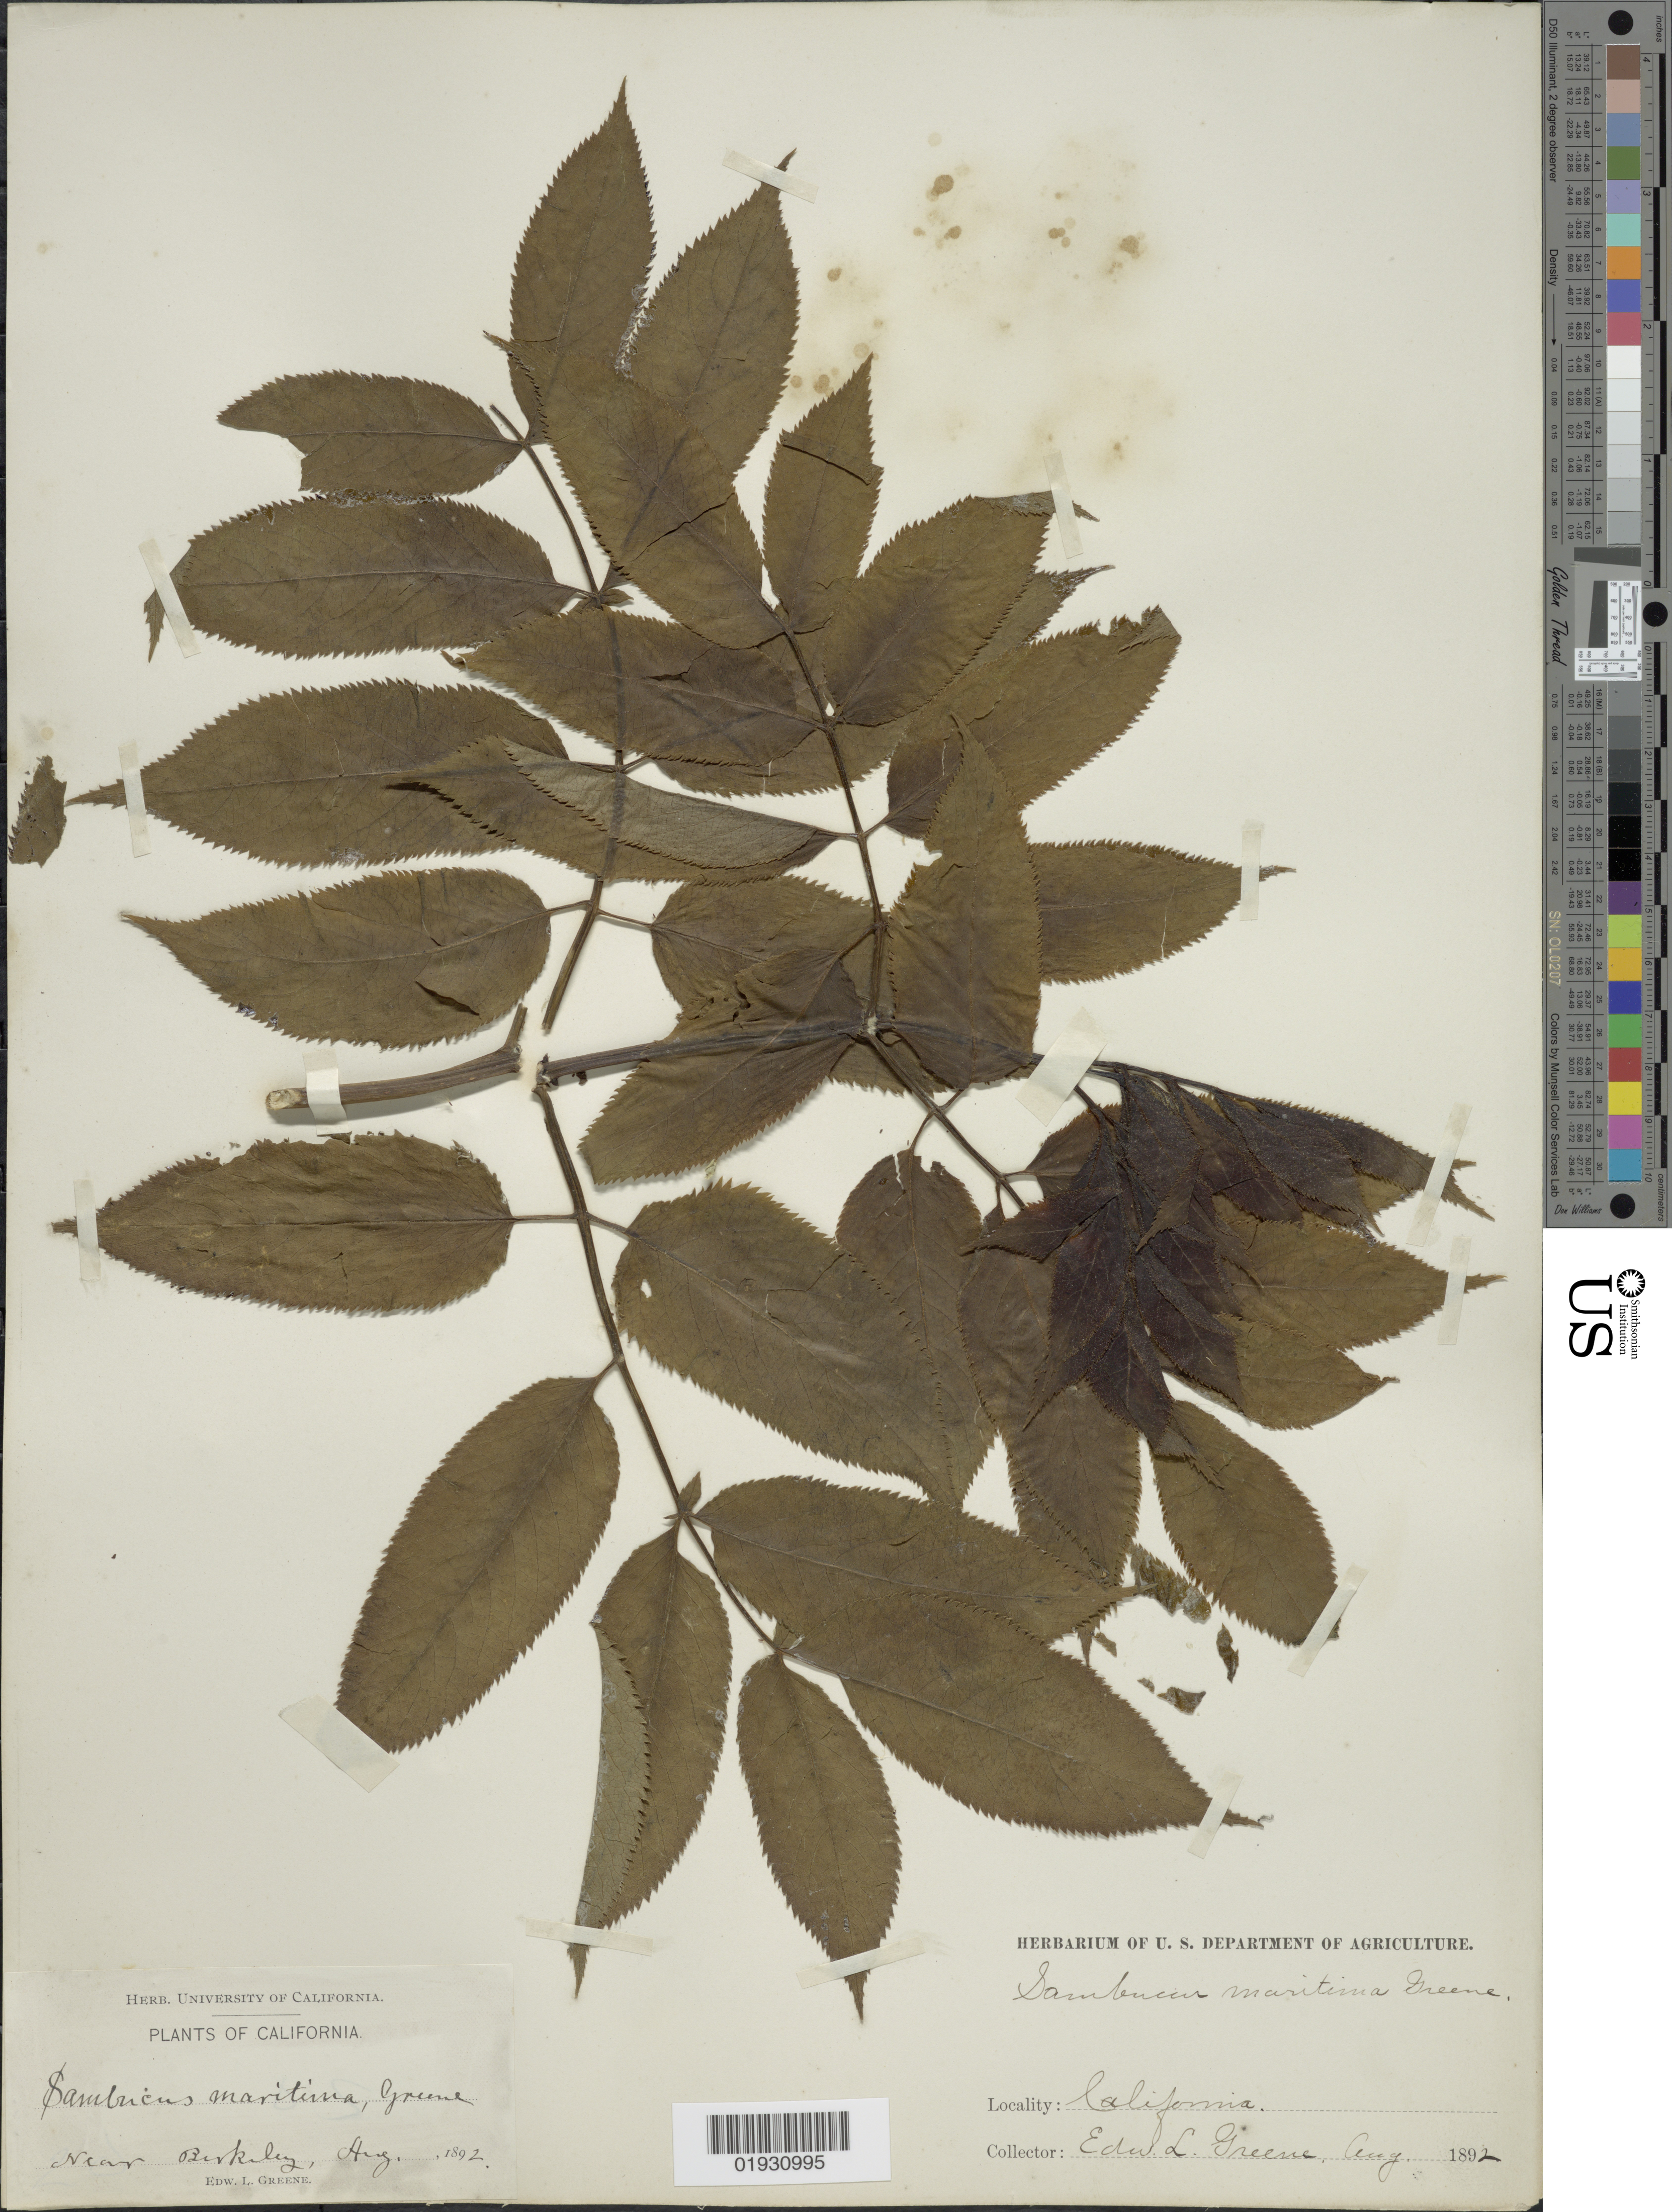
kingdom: Plantae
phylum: Tracheophyta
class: Magnoliopsida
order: Dipsacales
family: Viburnaceae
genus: Sambucus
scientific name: Sambucus maritima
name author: Greene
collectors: E. L. Greene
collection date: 1892-08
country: United States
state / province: California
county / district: Alameda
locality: Near Berkeley.